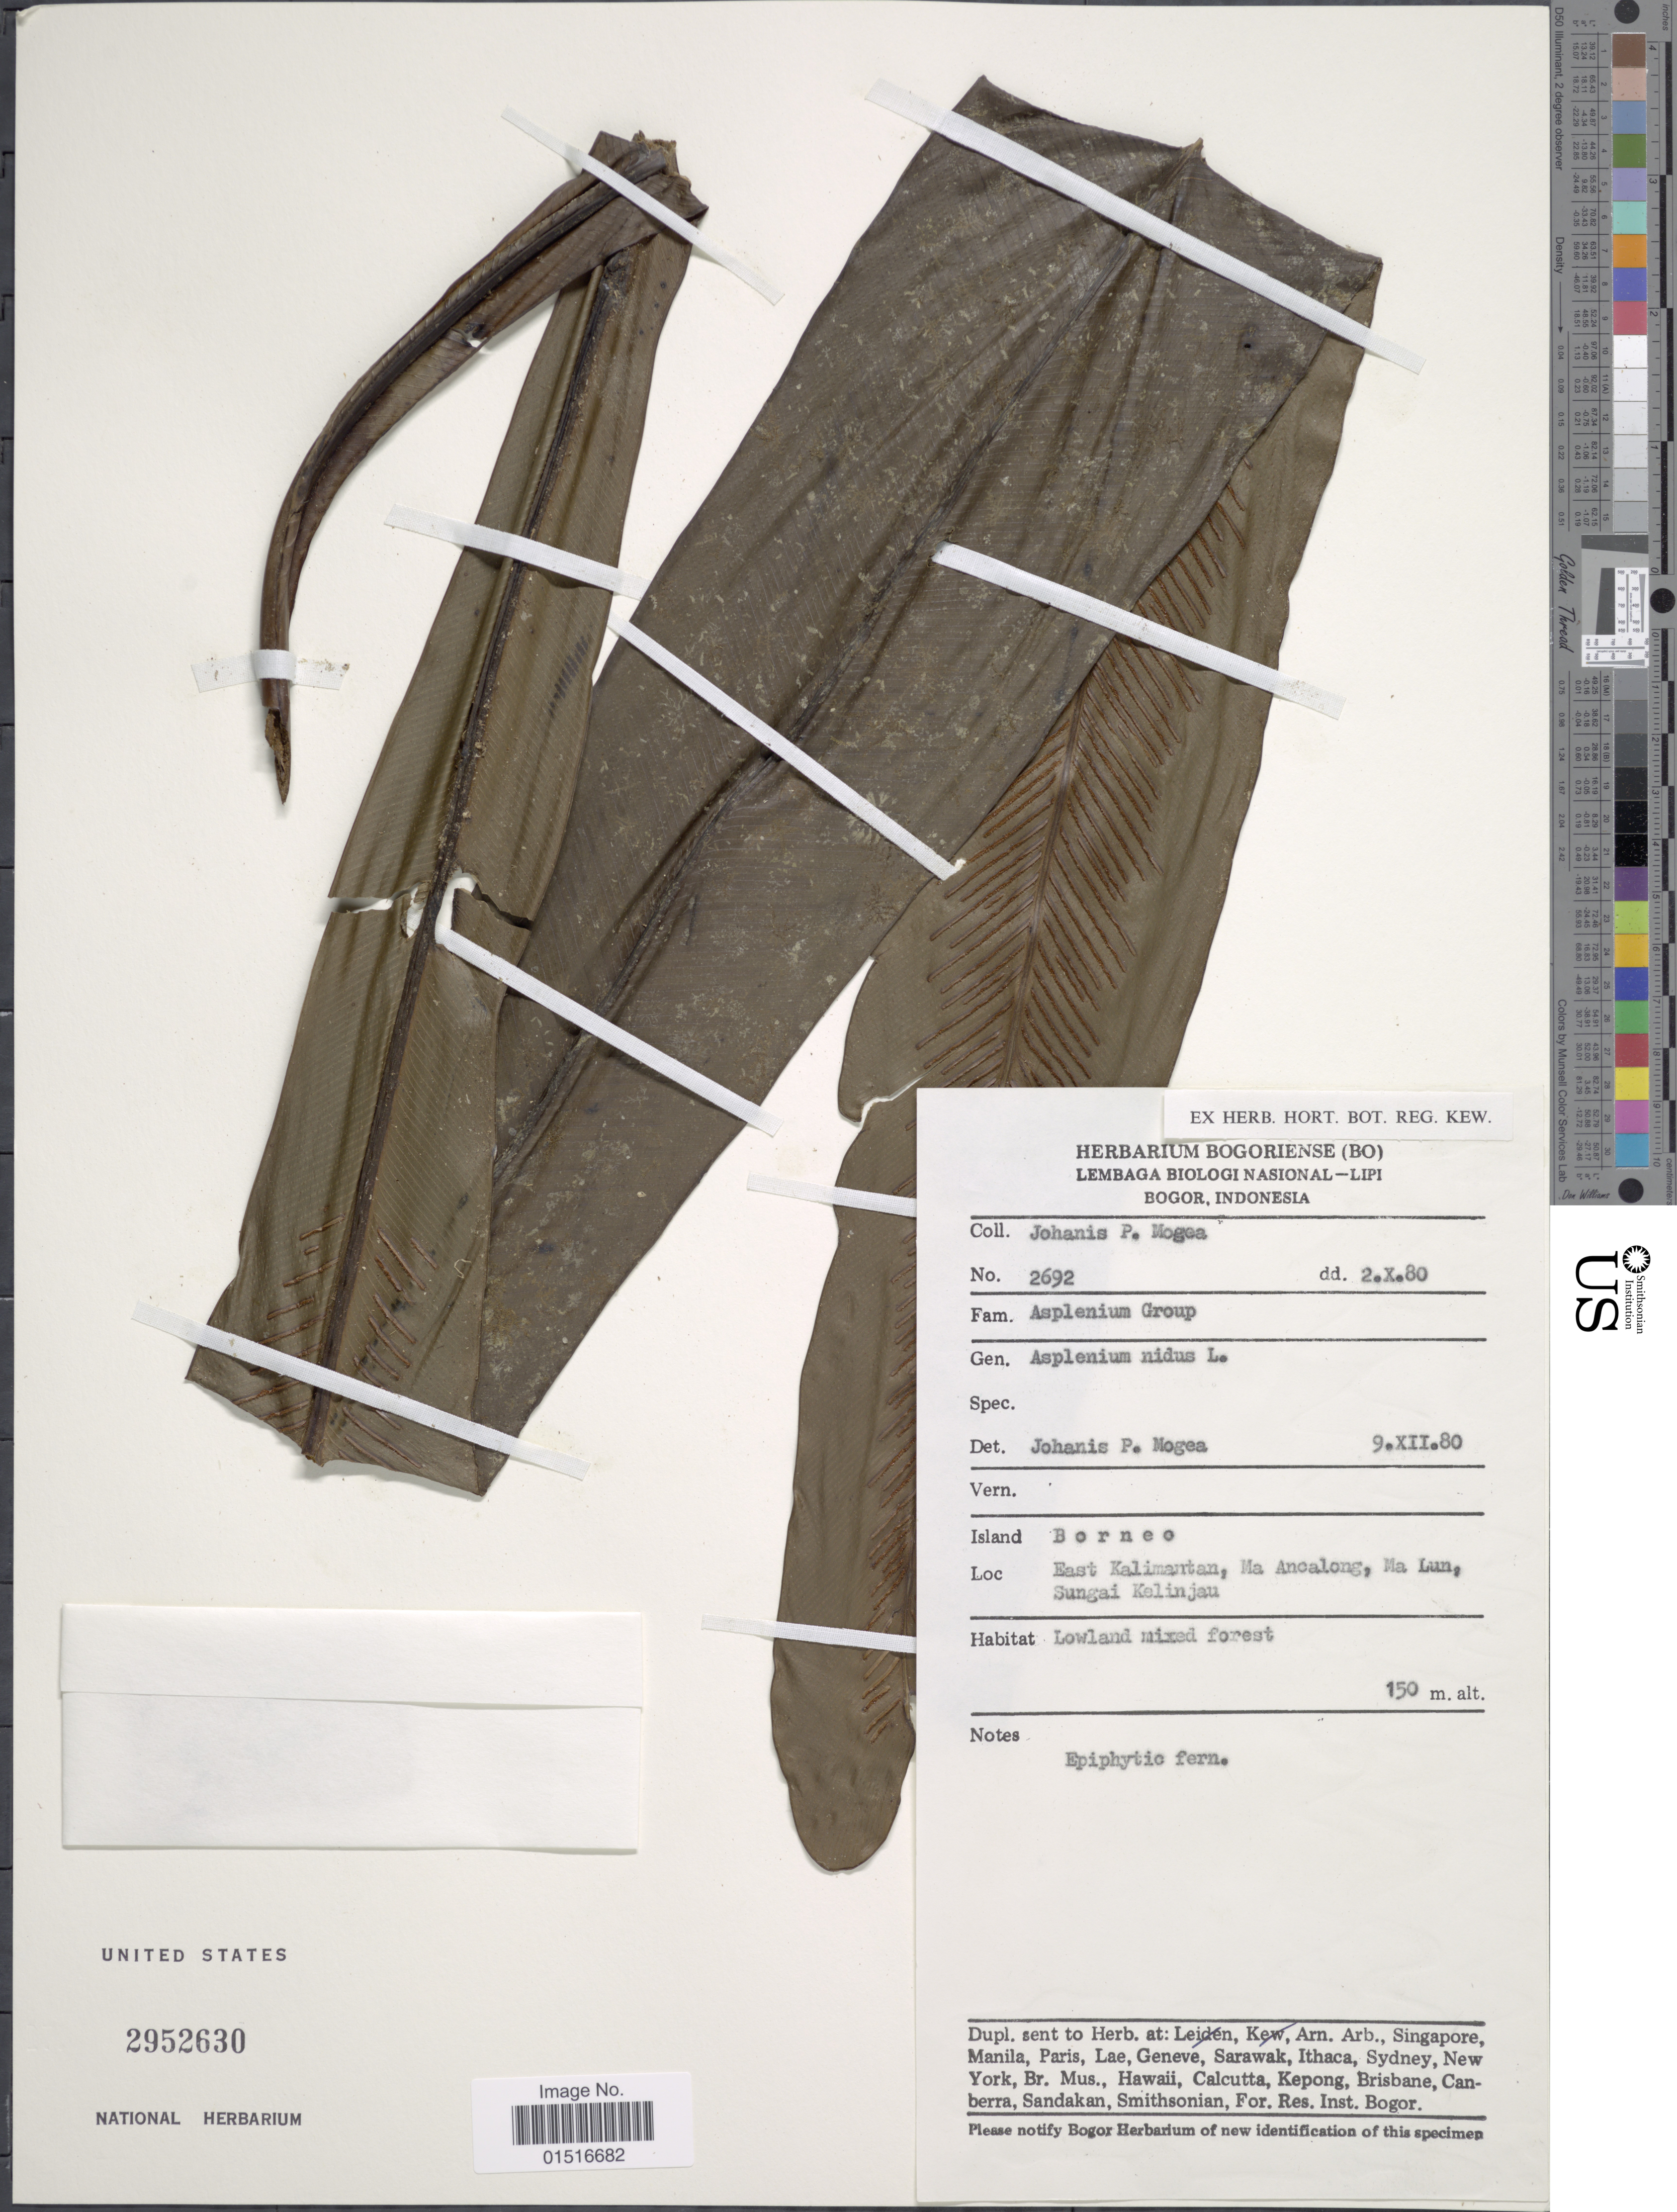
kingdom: Plantae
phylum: Tracheophyta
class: Polypodiopsida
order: Polypodiales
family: Aspleniaceae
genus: Asplenium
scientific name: Asplenium nidus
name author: L.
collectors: J. Mogea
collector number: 2692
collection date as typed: Transcribed d/m/y: 2/10/80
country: Indonesia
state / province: Kalimantan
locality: Borneo, East Kalimantan, Ma Ancalong, Ma Lun, Sungai Kelinjau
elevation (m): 150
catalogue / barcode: US 2952630